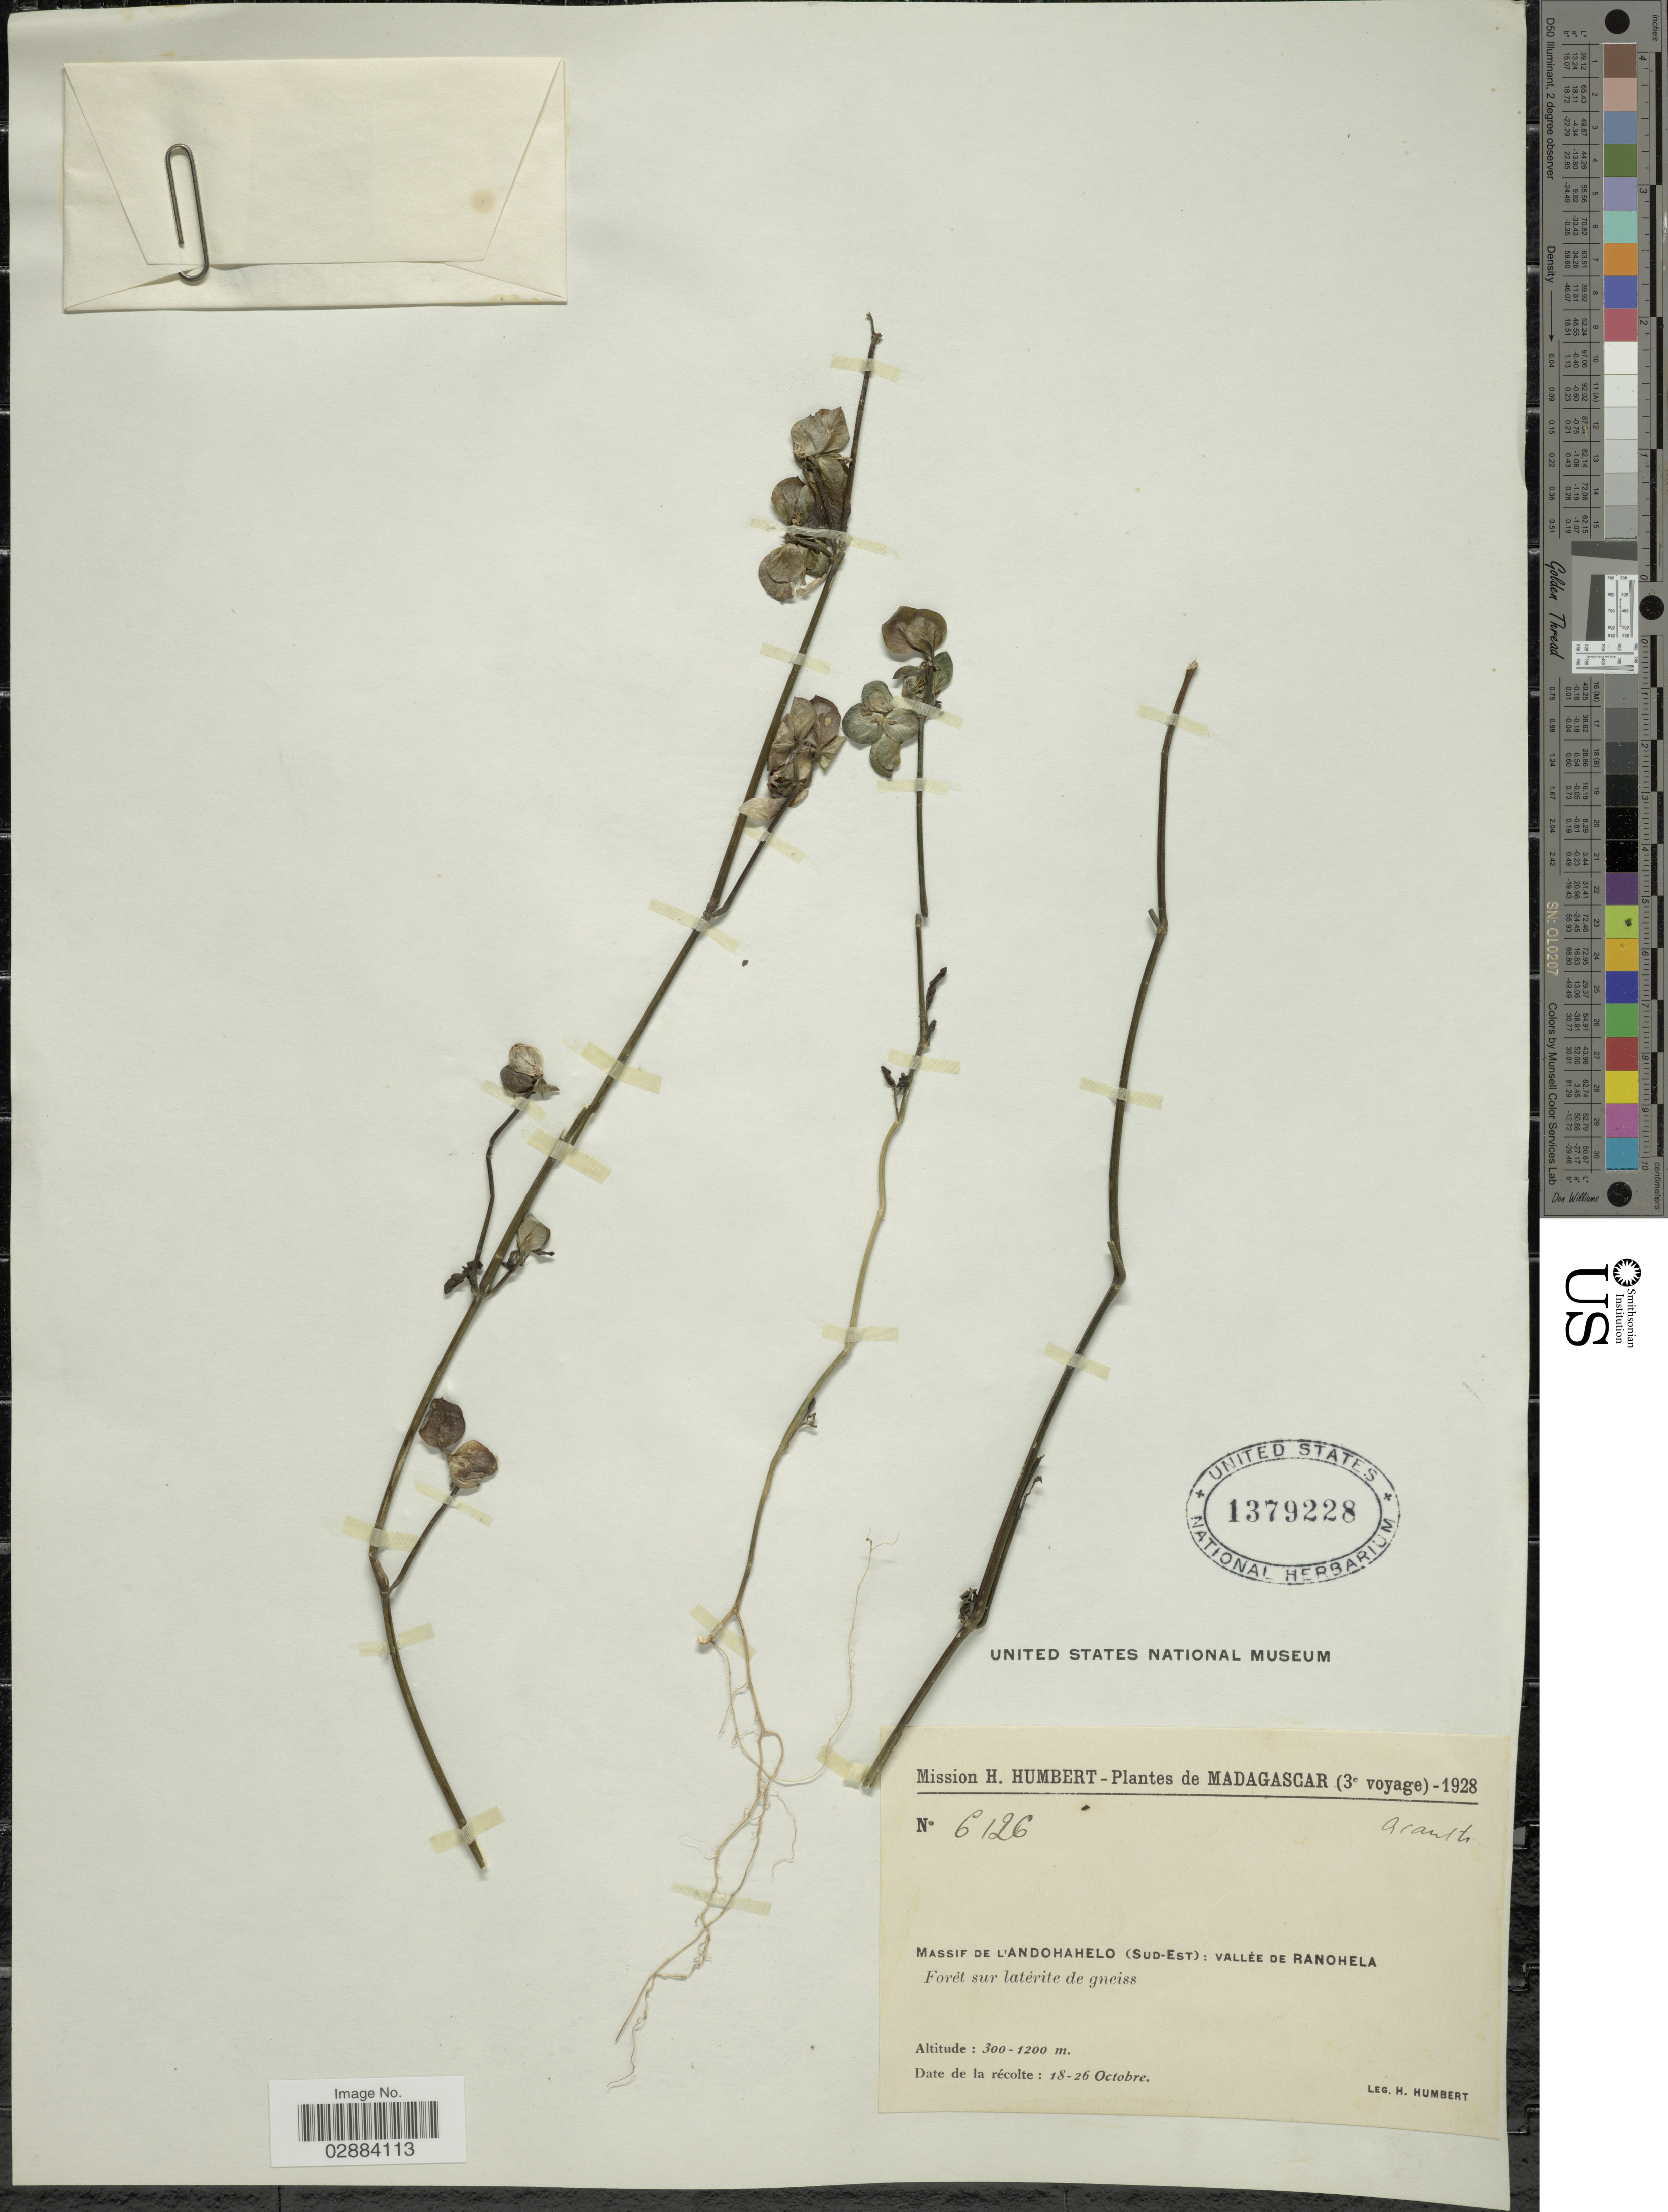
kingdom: Plantae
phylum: Tracheophyta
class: Magnoliopsida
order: Lamiales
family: Acanthaceae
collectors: H. Humbert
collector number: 6126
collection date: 1928-10-18/1928-10-26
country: Madagascar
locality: Massif de L'Andohahelo (Sud-Est): Vallée de Ranohela. Forét sur latérite de gneiss.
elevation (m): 300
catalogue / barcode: US 1379228